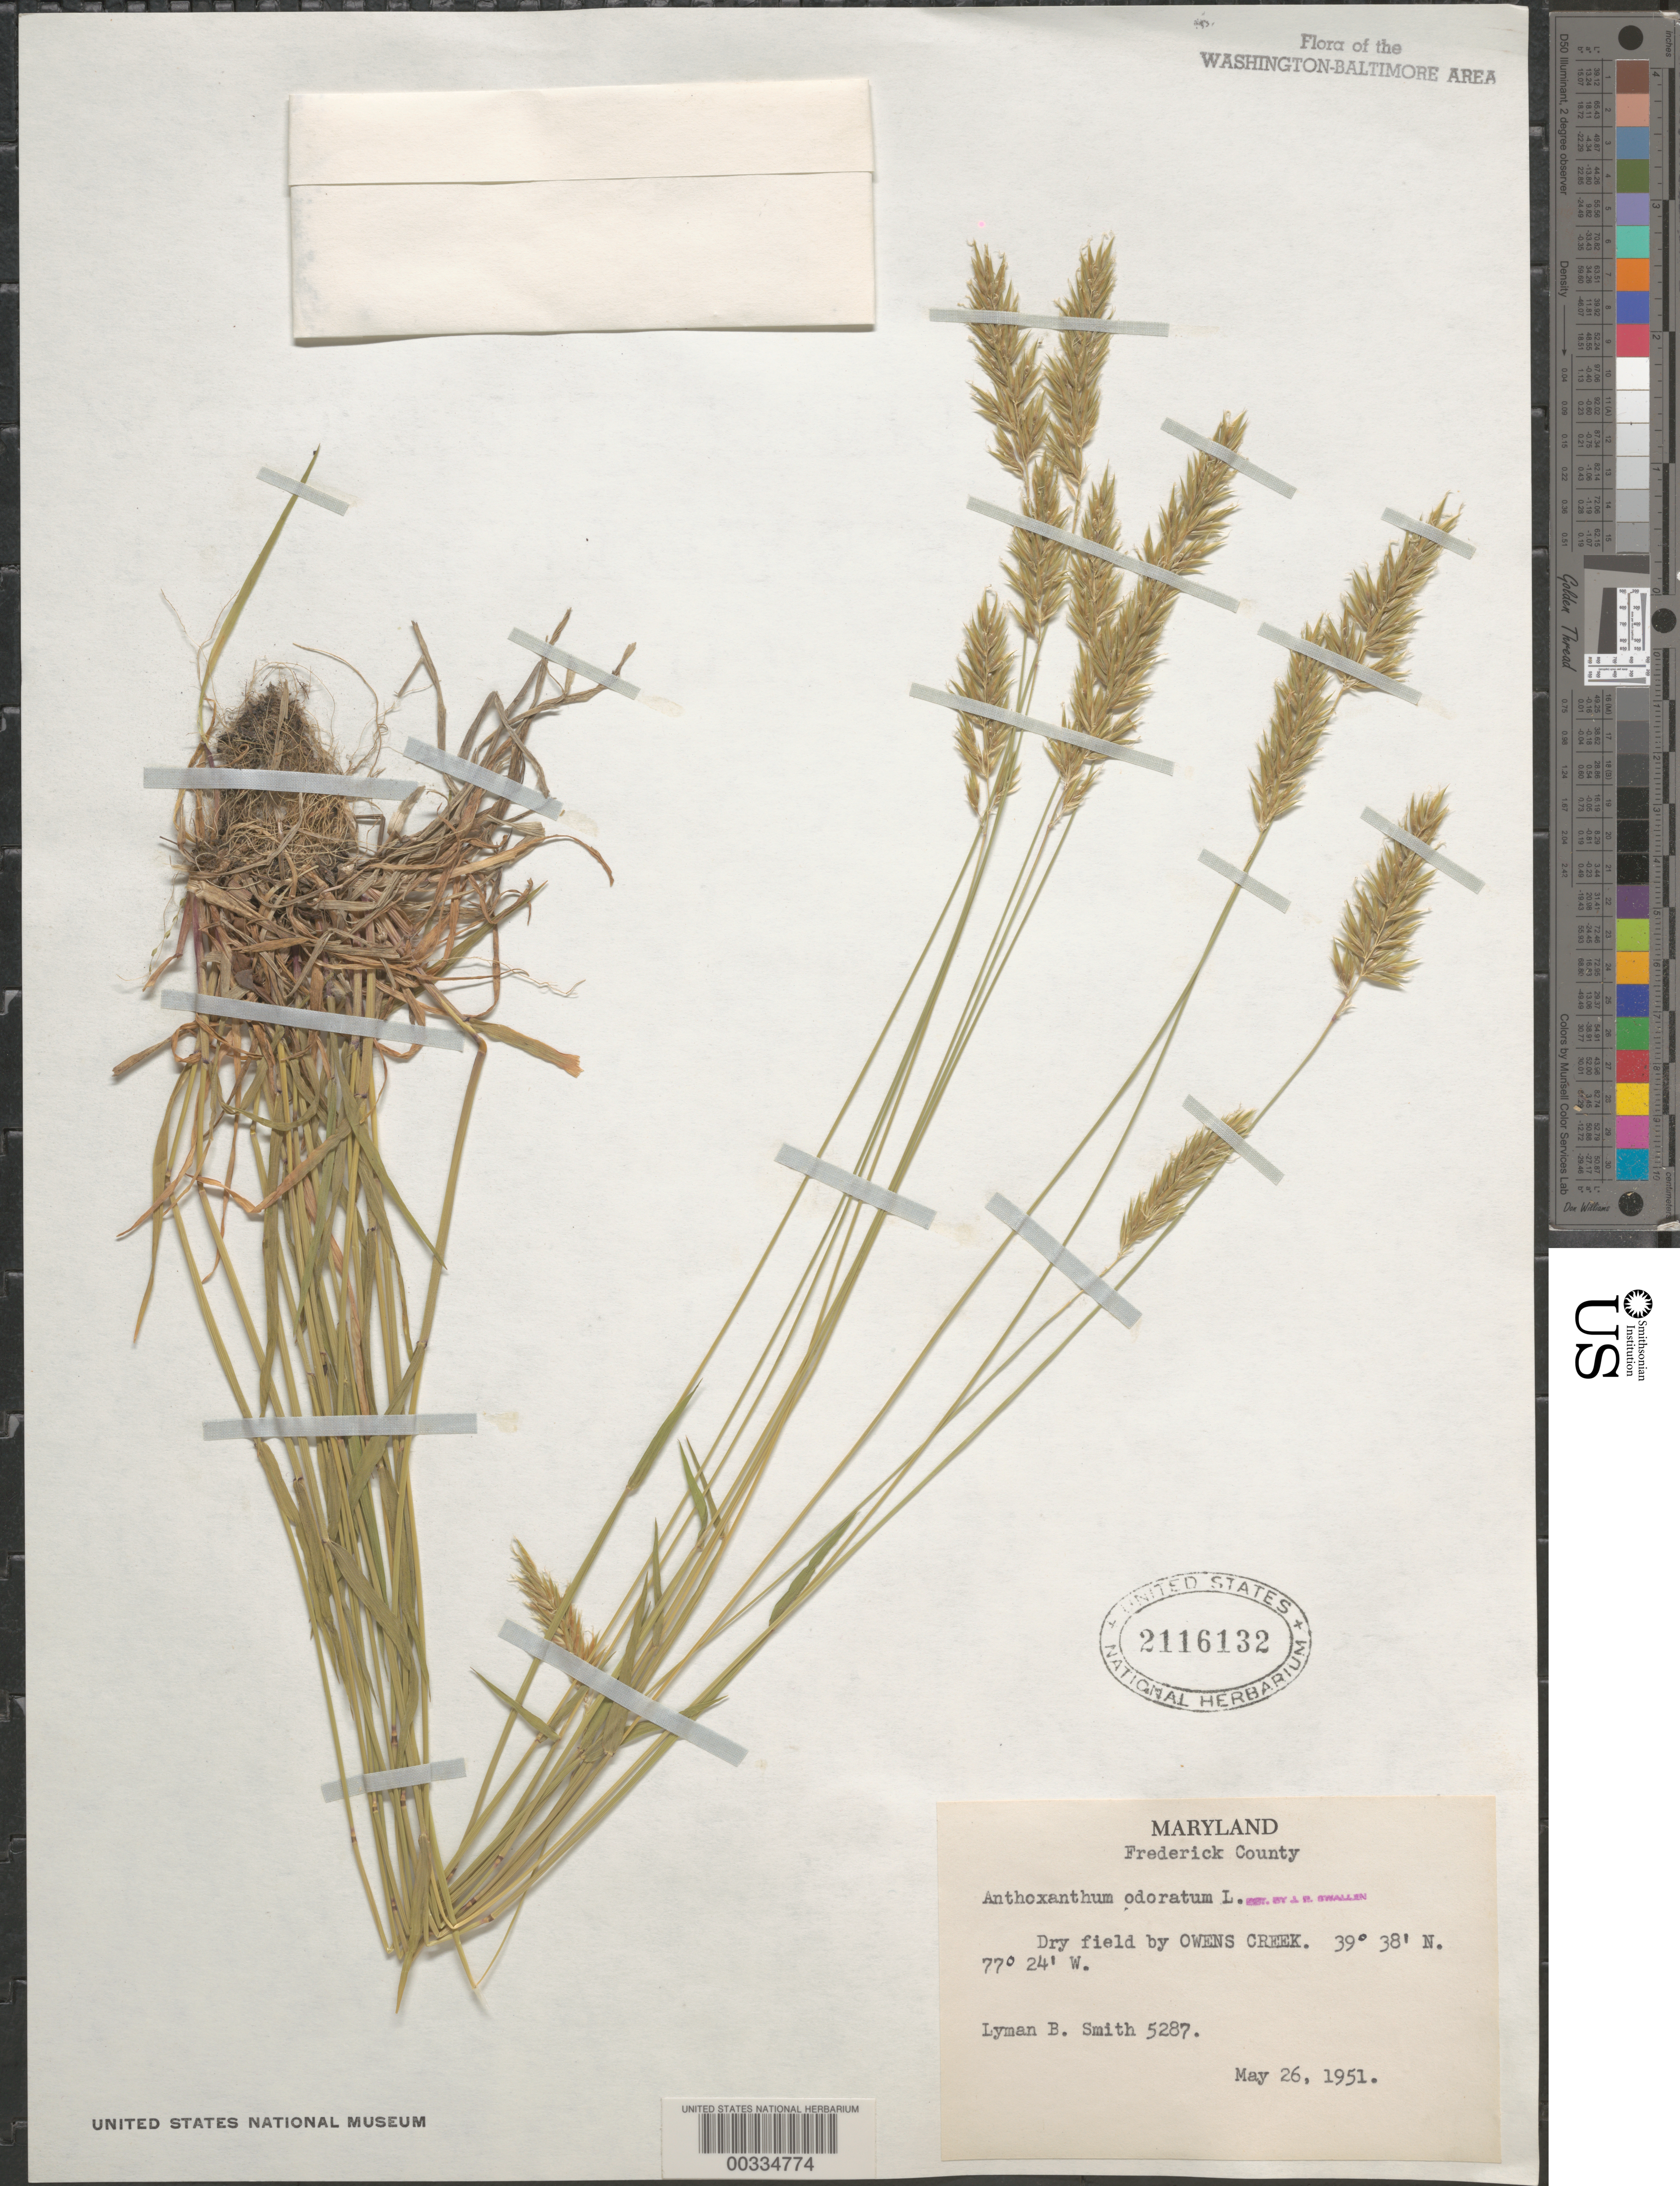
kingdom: Plantae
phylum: Tracheophyta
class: Liliopsida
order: Poales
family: Poaceae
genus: Anthoxanthum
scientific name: Anthoxanthum odoratum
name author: L.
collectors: L. Smith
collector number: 5287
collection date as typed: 26 May 1951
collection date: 1951-05-26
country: United States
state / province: Maryland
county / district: Frederick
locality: Owens Creek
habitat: Dry field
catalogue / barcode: US 2116132